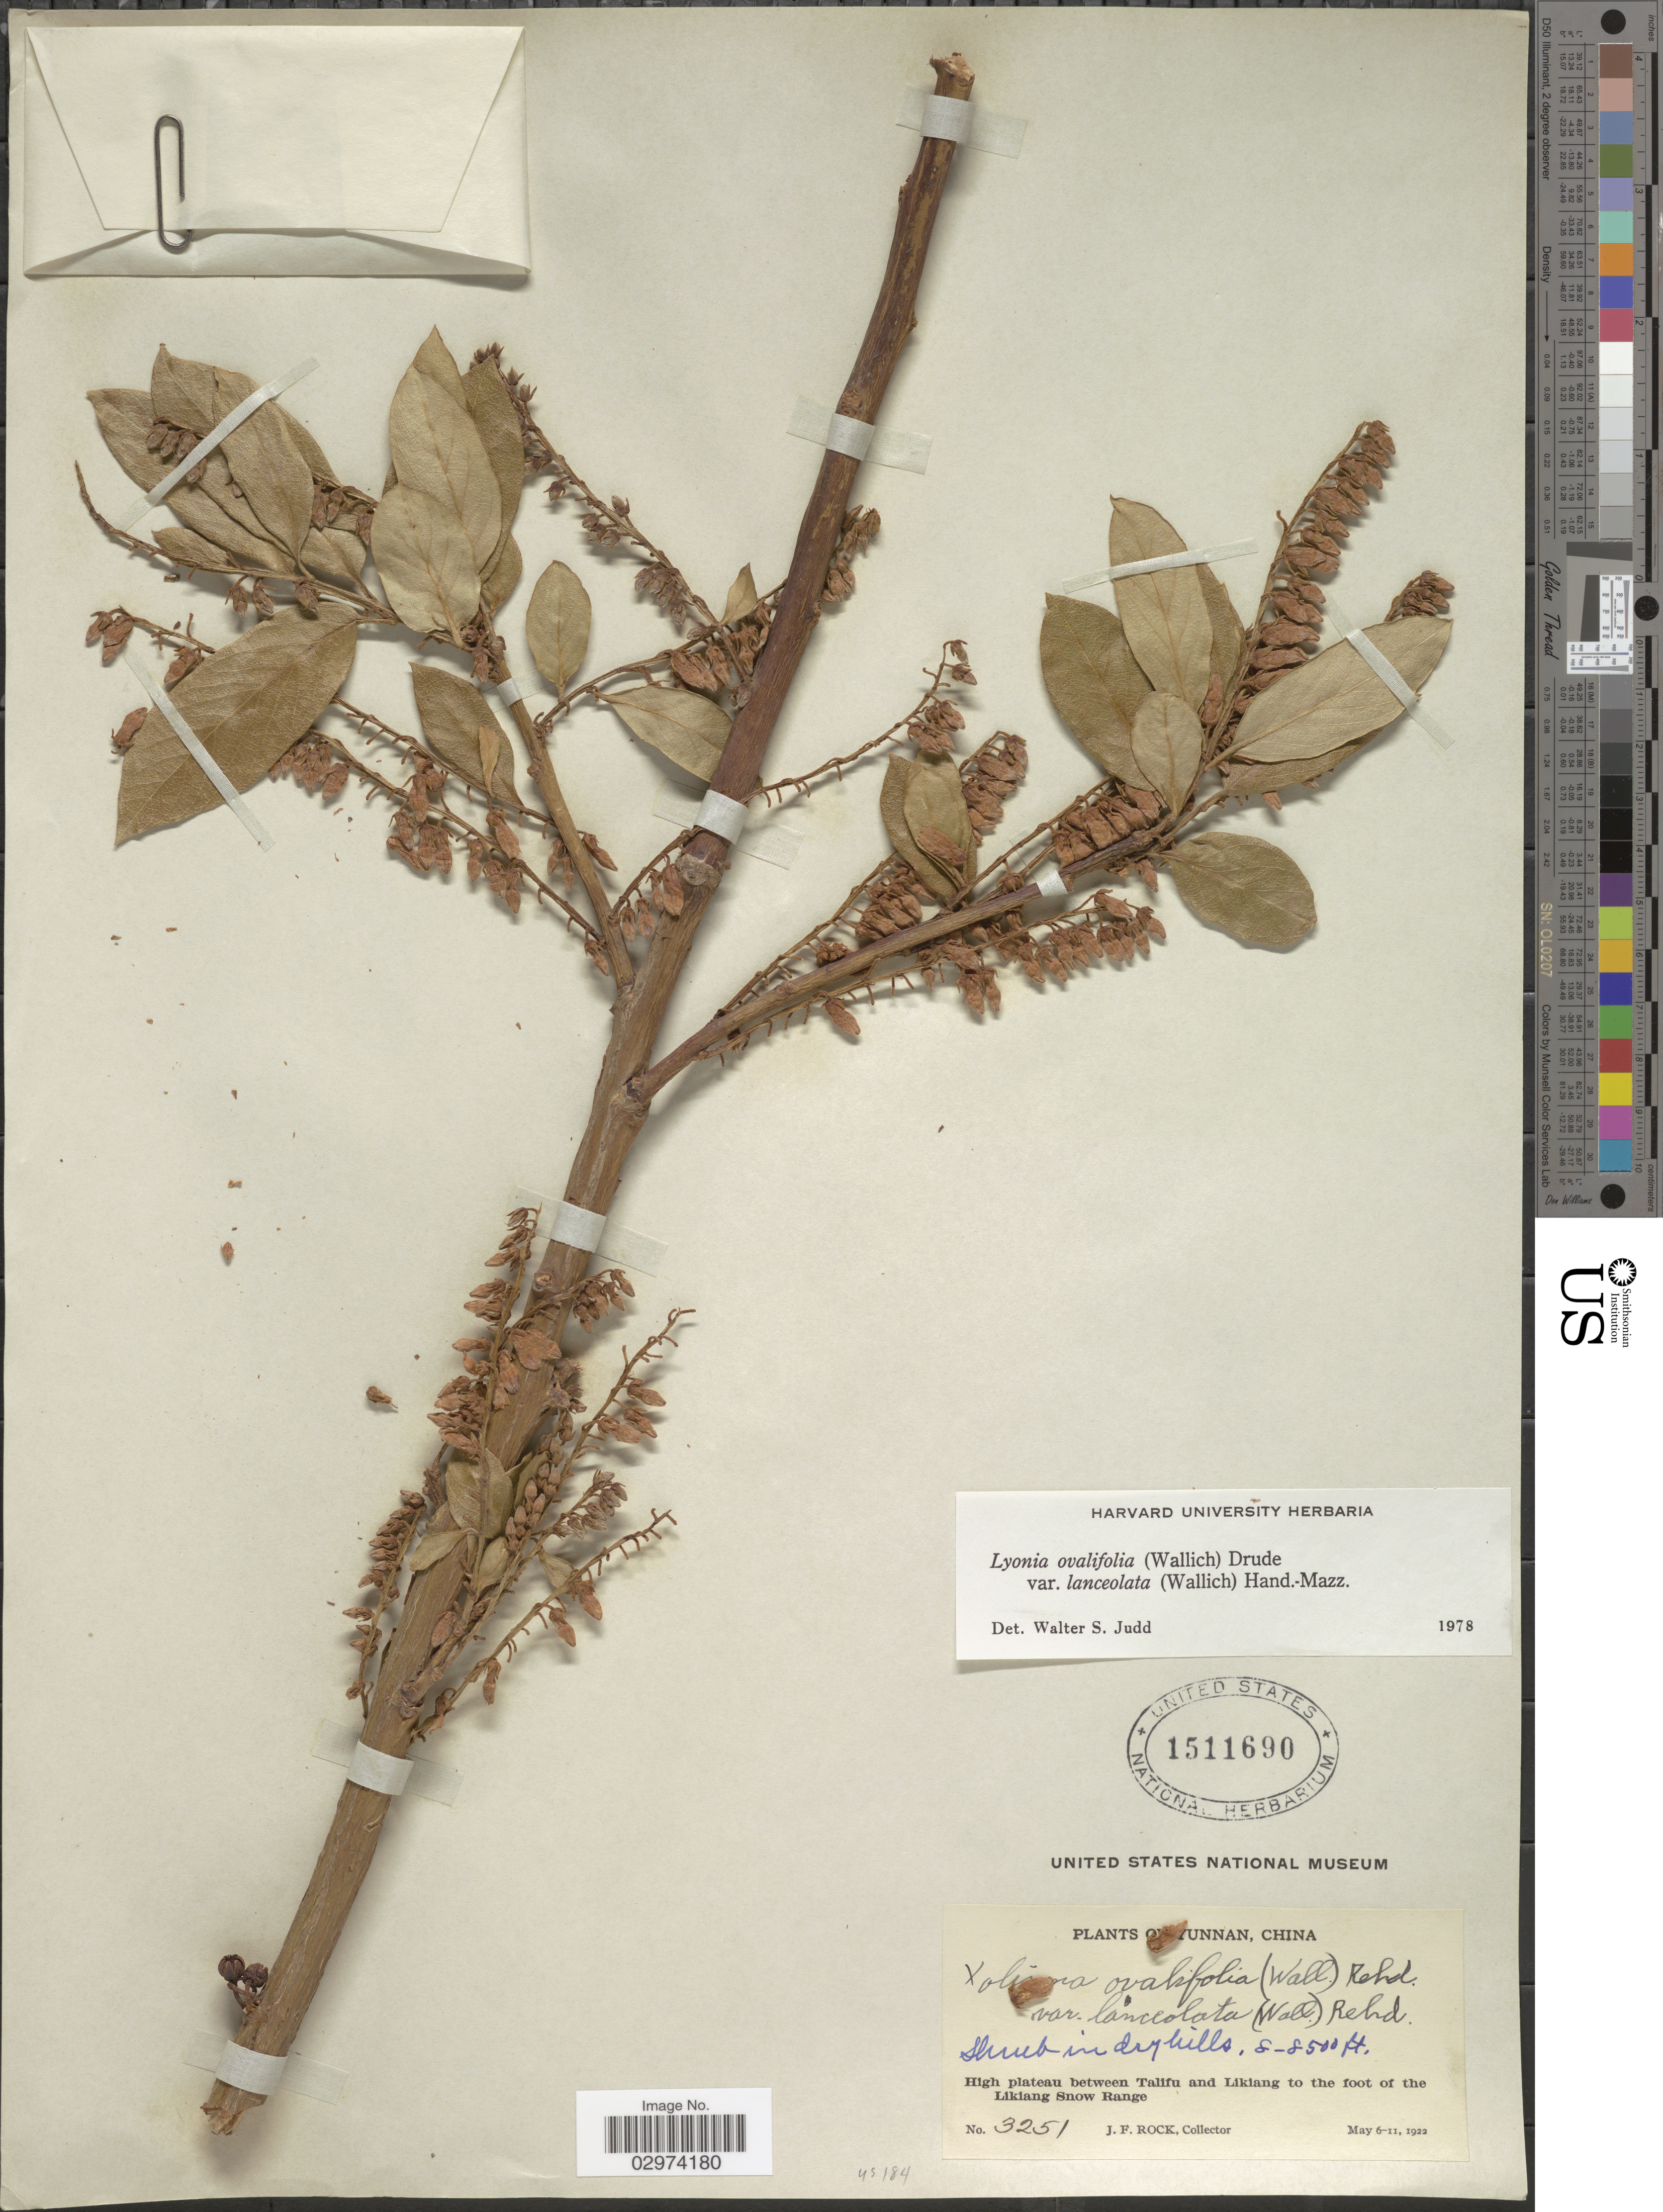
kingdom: Plantae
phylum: Tracheophyta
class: Magnoliopsida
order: Ericales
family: Ericaceae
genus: Lyonia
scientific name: Lyonia ovalifolia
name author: (Wall.) Drude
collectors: J. Rock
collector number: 3251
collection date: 1922-05-06/1922-05-11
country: China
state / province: Yunnan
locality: High plateau between Talifu and Likiang to the foot of the Likiang Snow Range.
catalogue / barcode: US 1511690